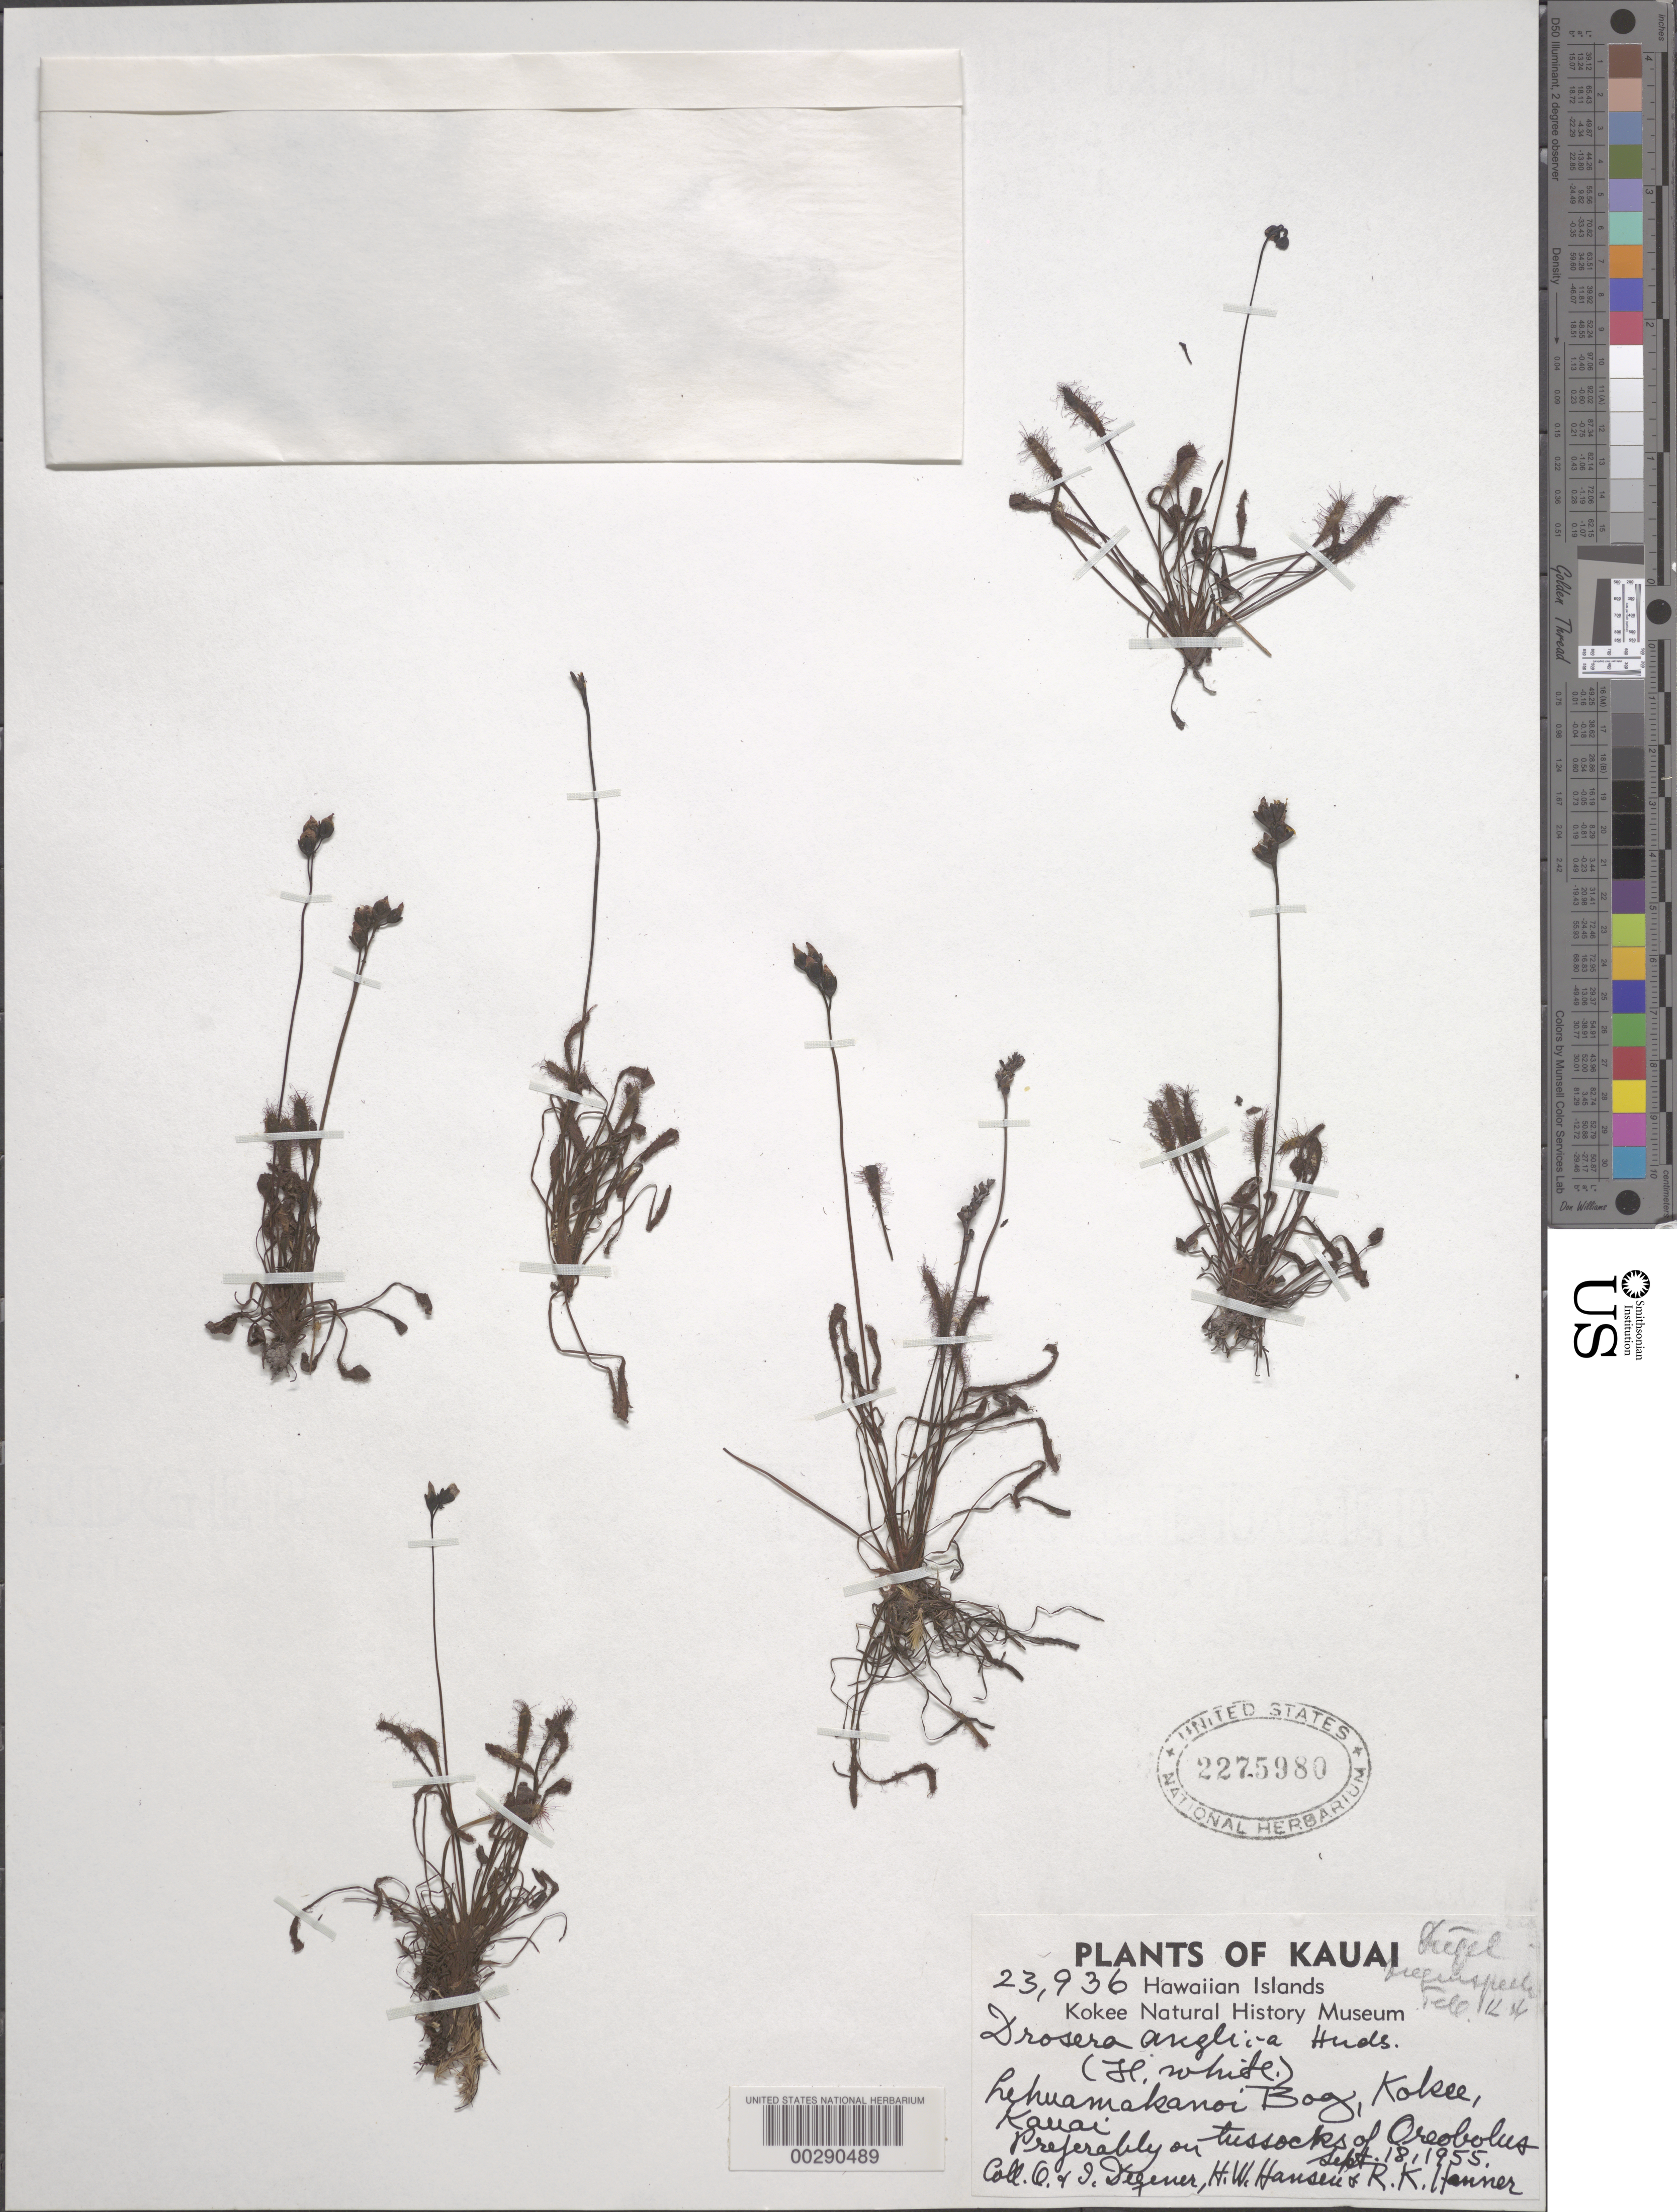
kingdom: Plantae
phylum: Tracheophyta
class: Magnoliopsida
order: Caryophyllales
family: Droseraceae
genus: Drosera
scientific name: Drosera anglica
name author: Huds.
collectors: O. Degener, I. Degener, H. Hansen & R. Hanner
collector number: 23936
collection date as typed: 18 Sep 1955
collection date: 1955-09-18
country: United States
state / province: Hawaii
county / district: Kauai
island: Kaua'i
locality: Lehuama Kanoi bog, Kokee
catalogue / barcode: US 2275980